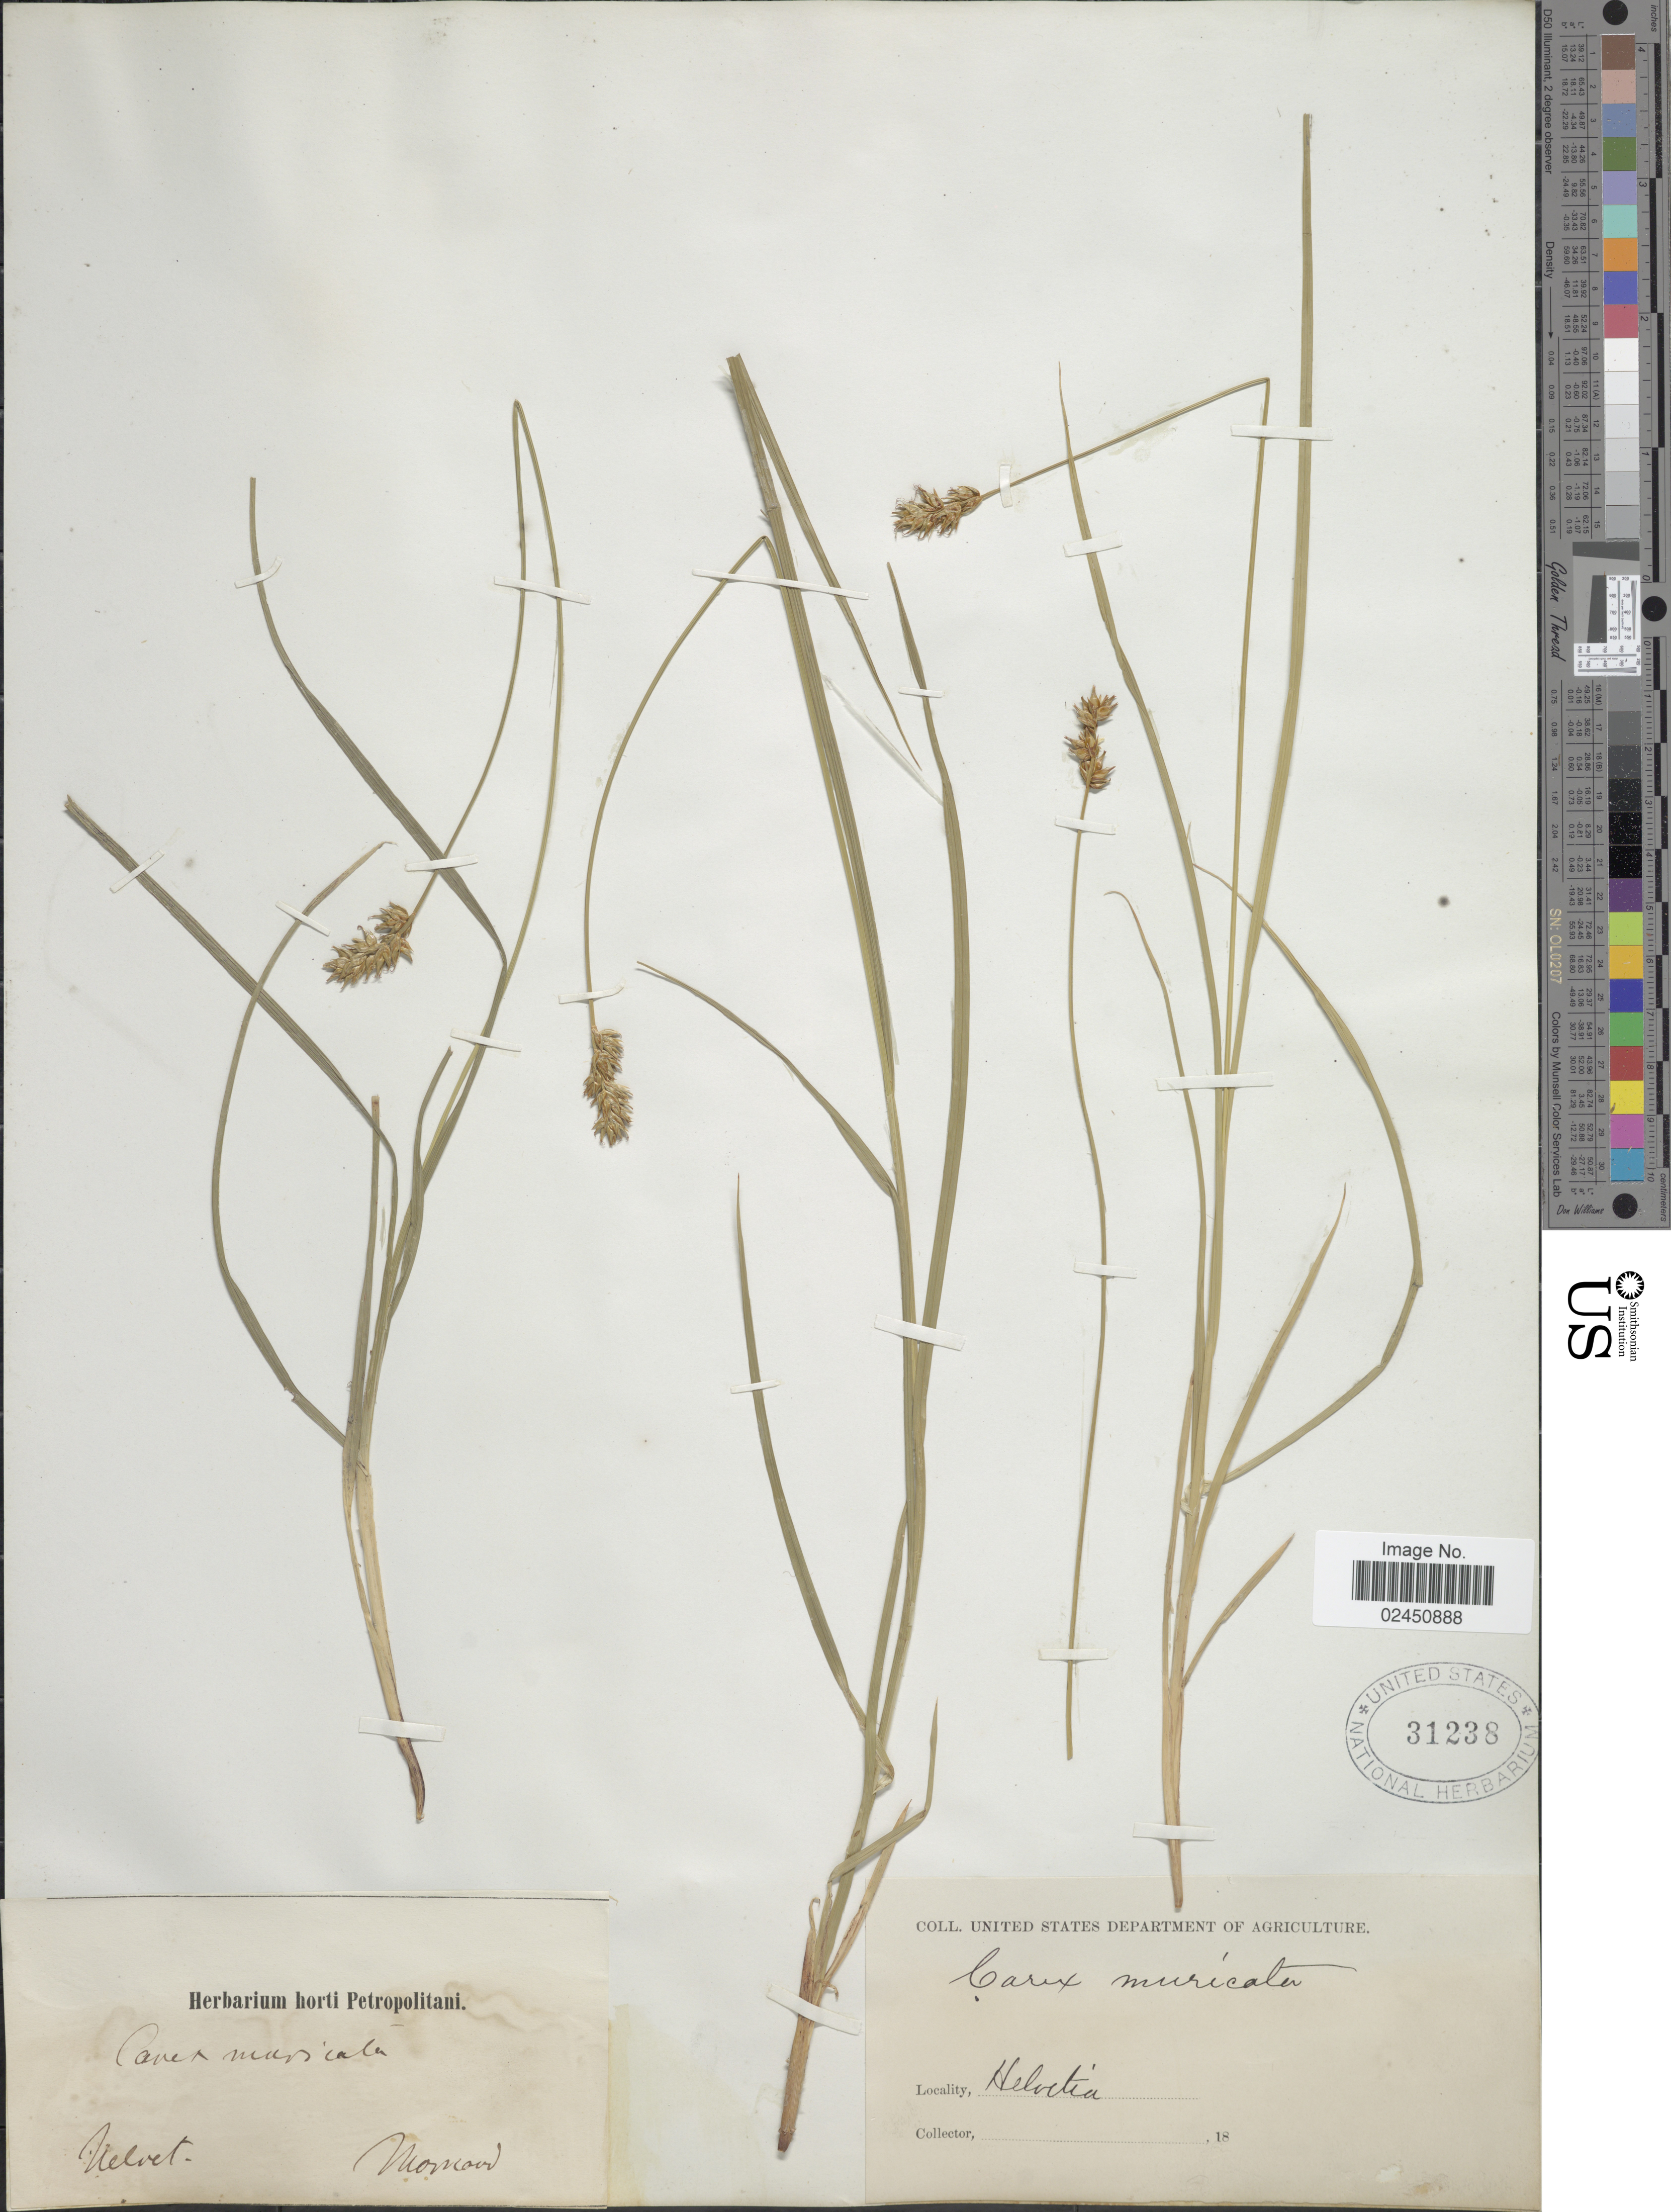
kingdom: Plantae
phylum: Tracheophyta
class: Liliopsida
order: Poales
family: Cyperaceae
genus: Carex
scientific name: Carex muricata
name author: L.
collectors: Moricand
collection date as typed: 18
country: Switzerland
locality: Helvet, Helvetia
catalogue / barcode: US 31238